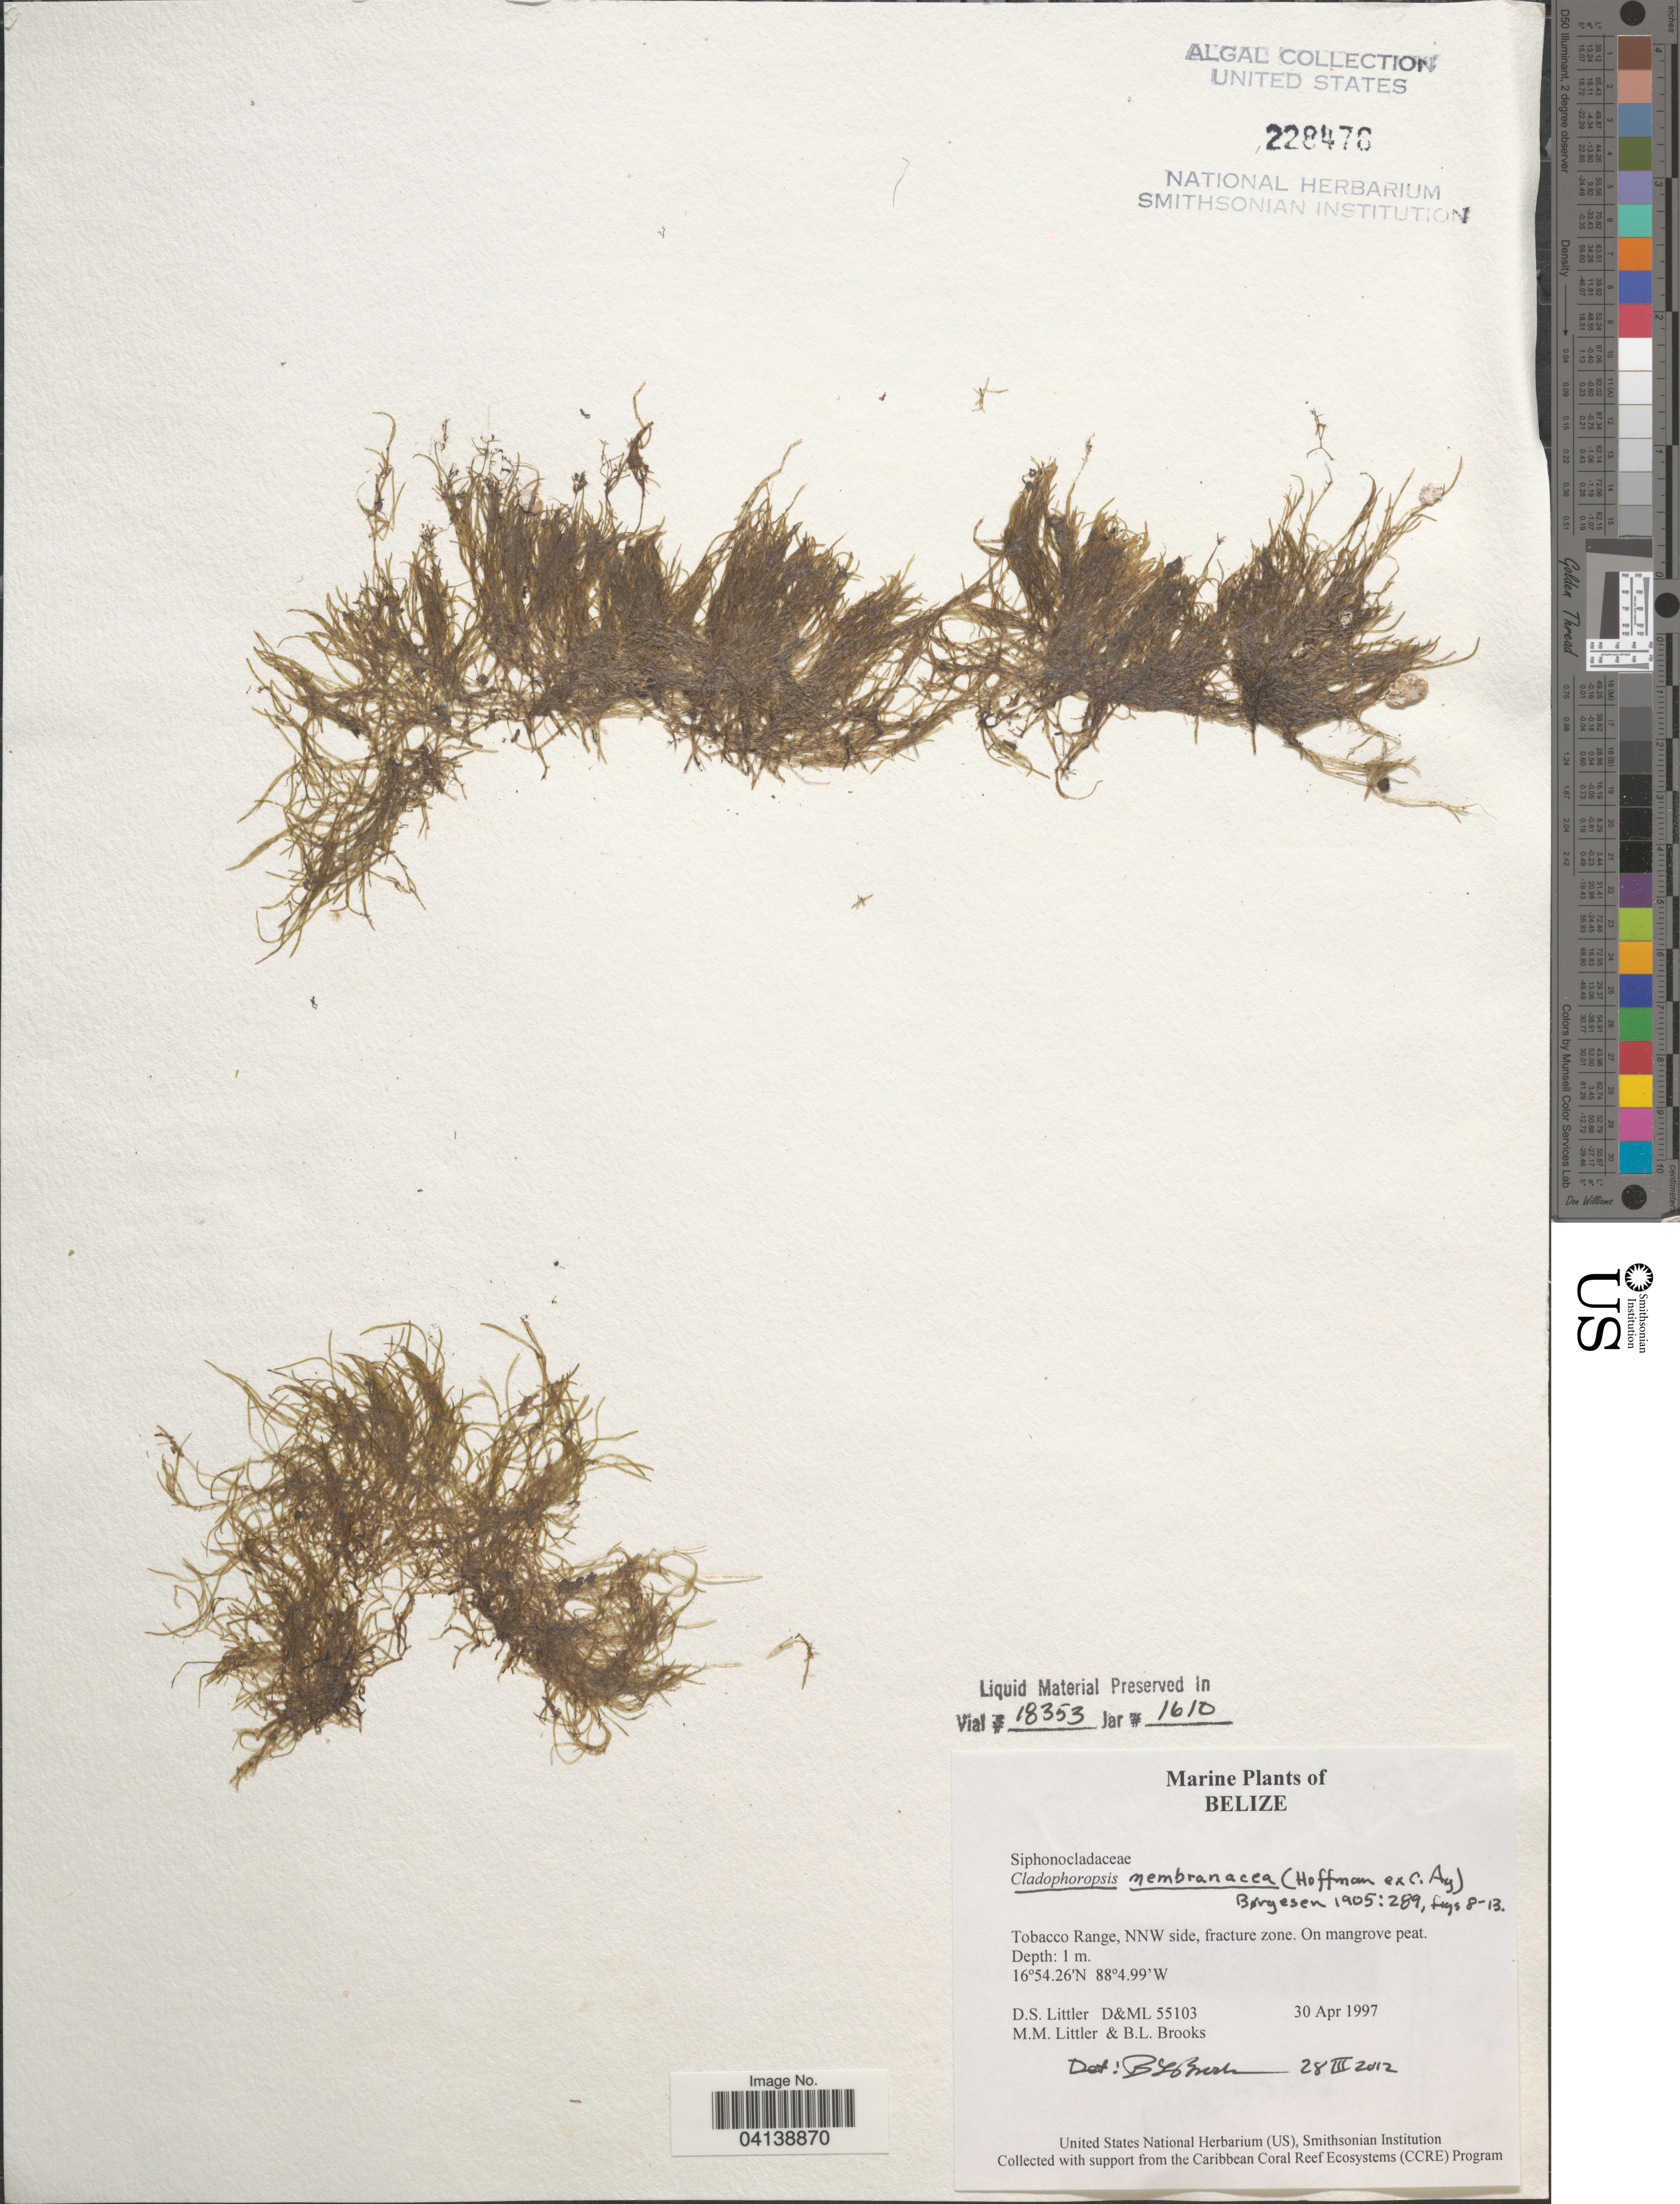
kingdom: Plantae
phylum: Chlorophyta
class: Ulvophyceae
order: Siphonocladales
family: Boodleaceae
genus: Cladophoropsis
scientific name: Cladophoropsis membranacea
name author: (Hofman-Bang) Børgesen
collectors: D. S. Littler & B. Brooks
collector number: D&ML55103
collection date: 1997-04-30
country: Belize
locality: Tobacco Range, NNW side, fracture zone. On mangrove peat.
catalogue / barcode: US 228476